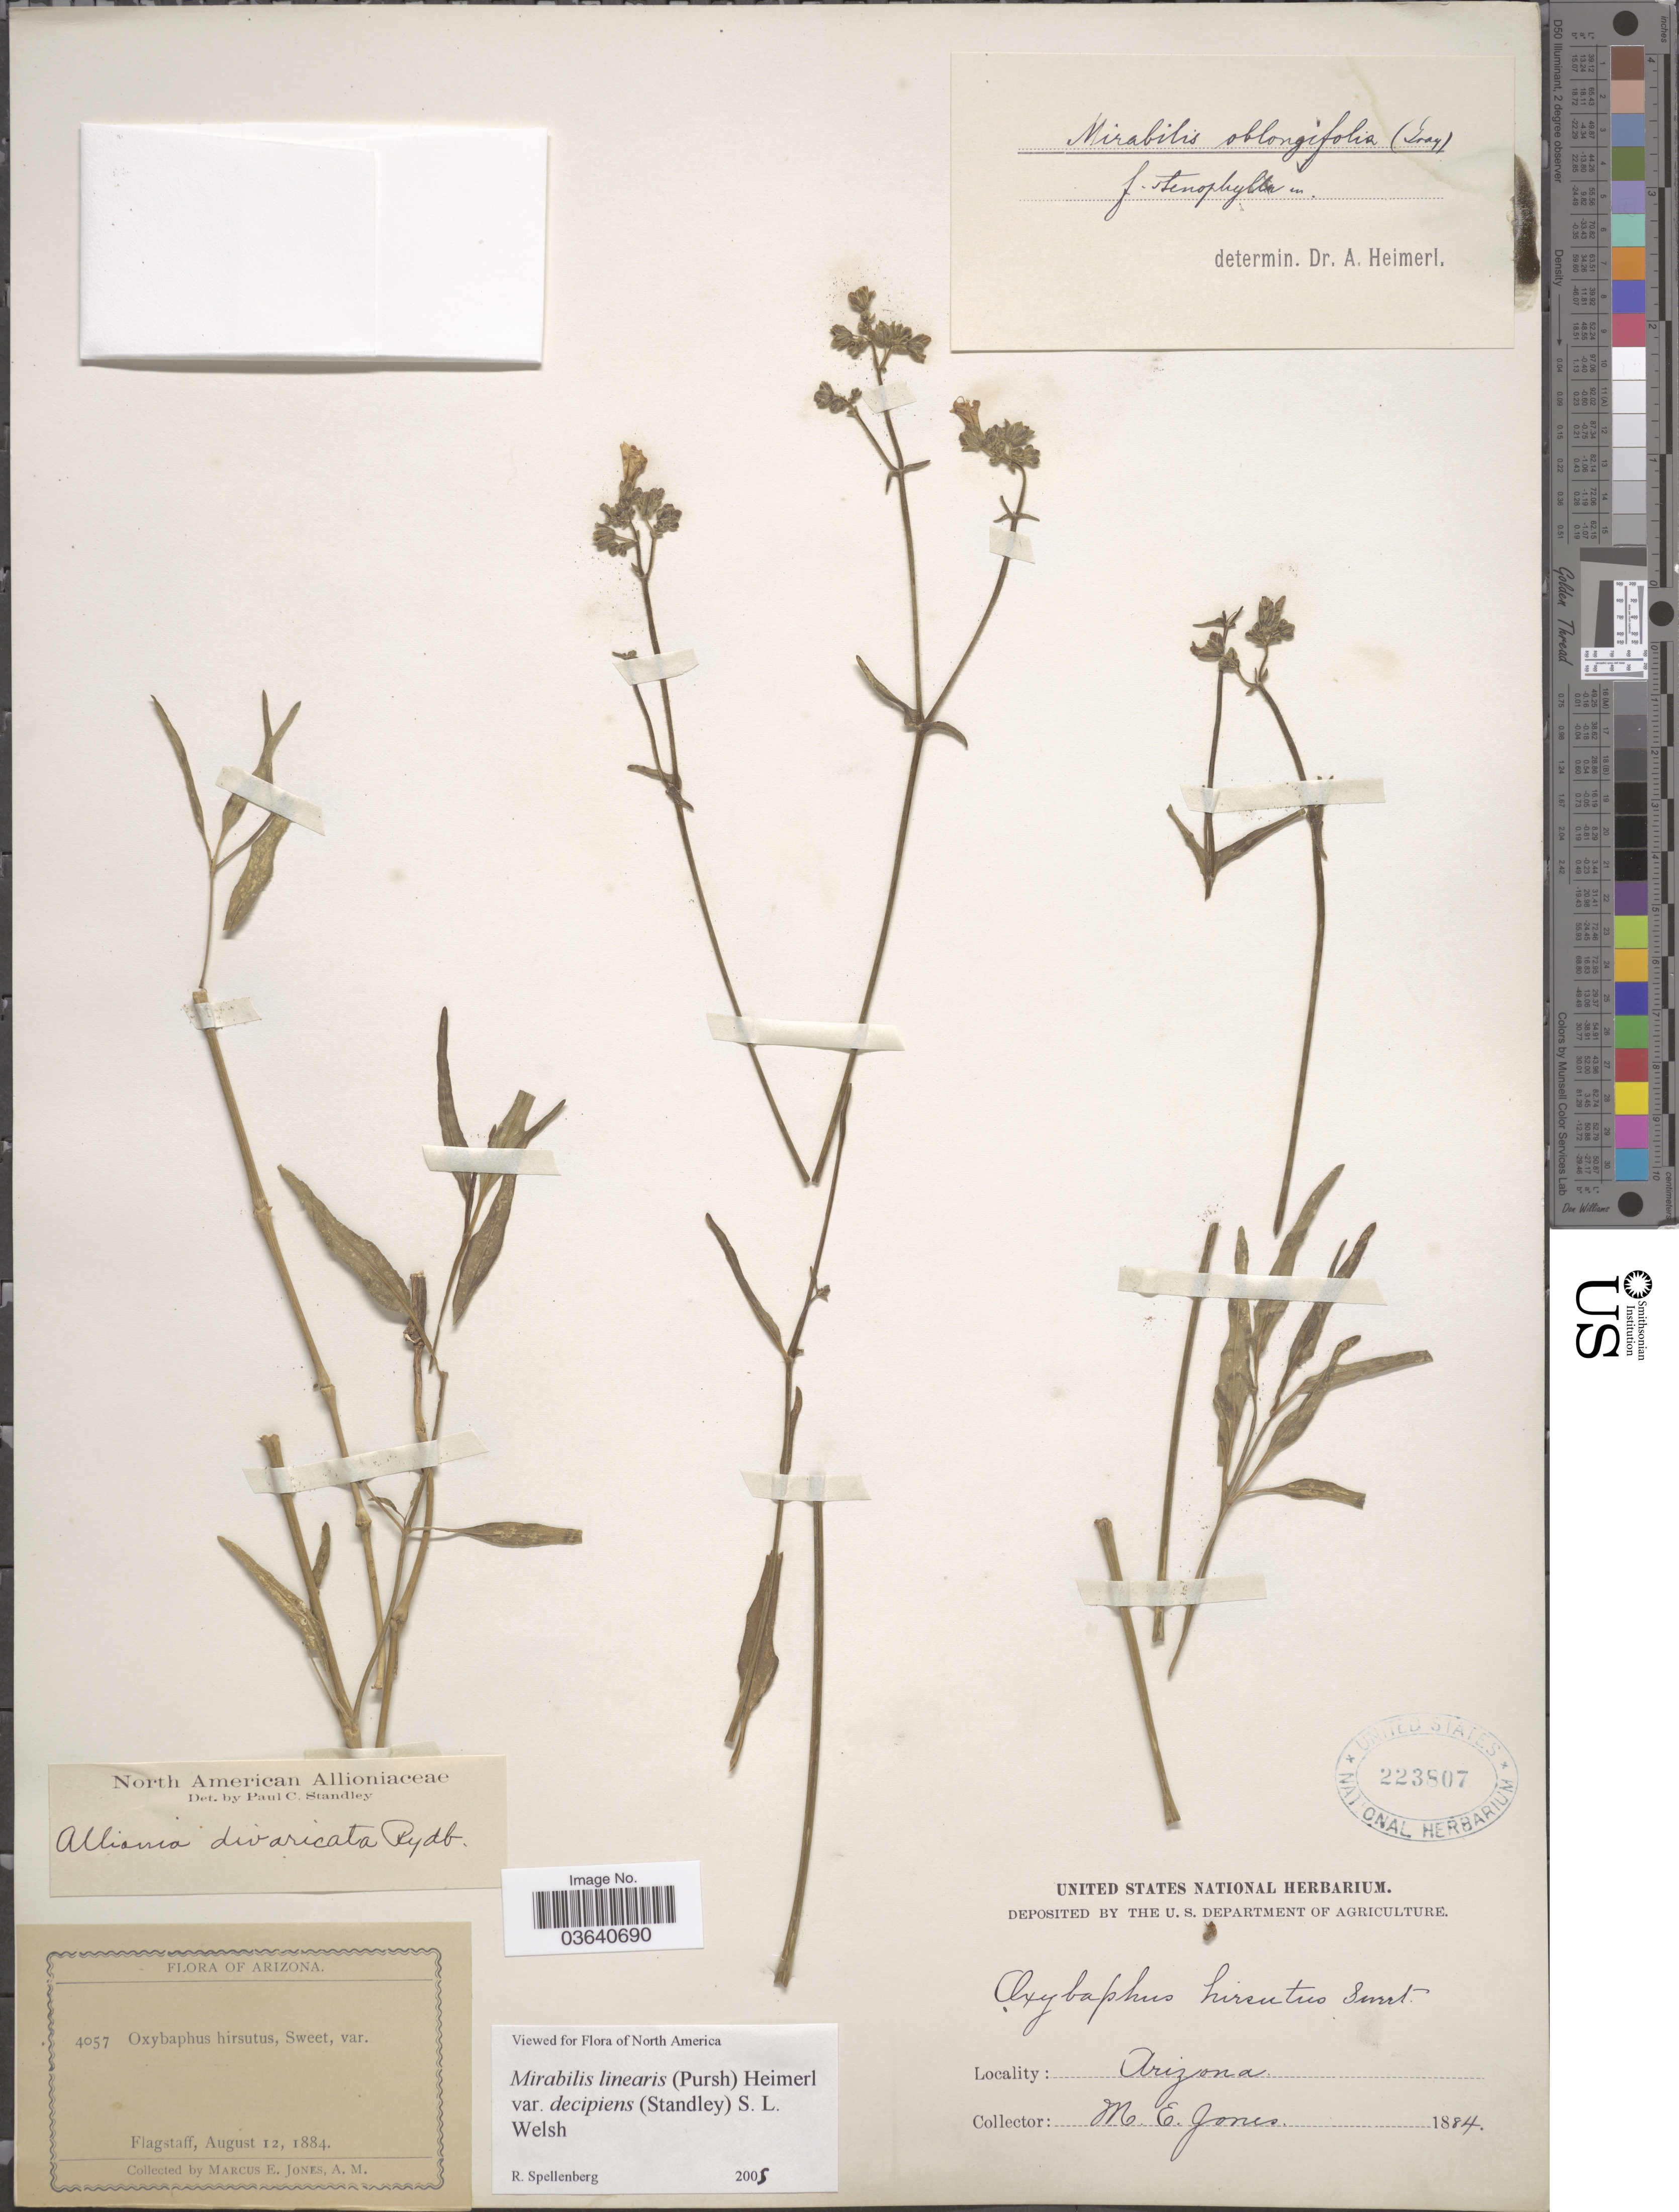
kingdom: Plantae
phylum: Tracheophyta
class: Magnoliopsida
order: Caryophyllales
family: Nyctaginaceae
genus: Mirabilis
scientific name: Mirabilis linearis var. decipiens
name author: (Standl.) S.L. Welsh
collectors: M. E. Jones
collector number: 4057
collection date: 1884-08-12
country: United States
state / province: Arizona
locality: Flagstaff.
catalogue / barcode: US 223807